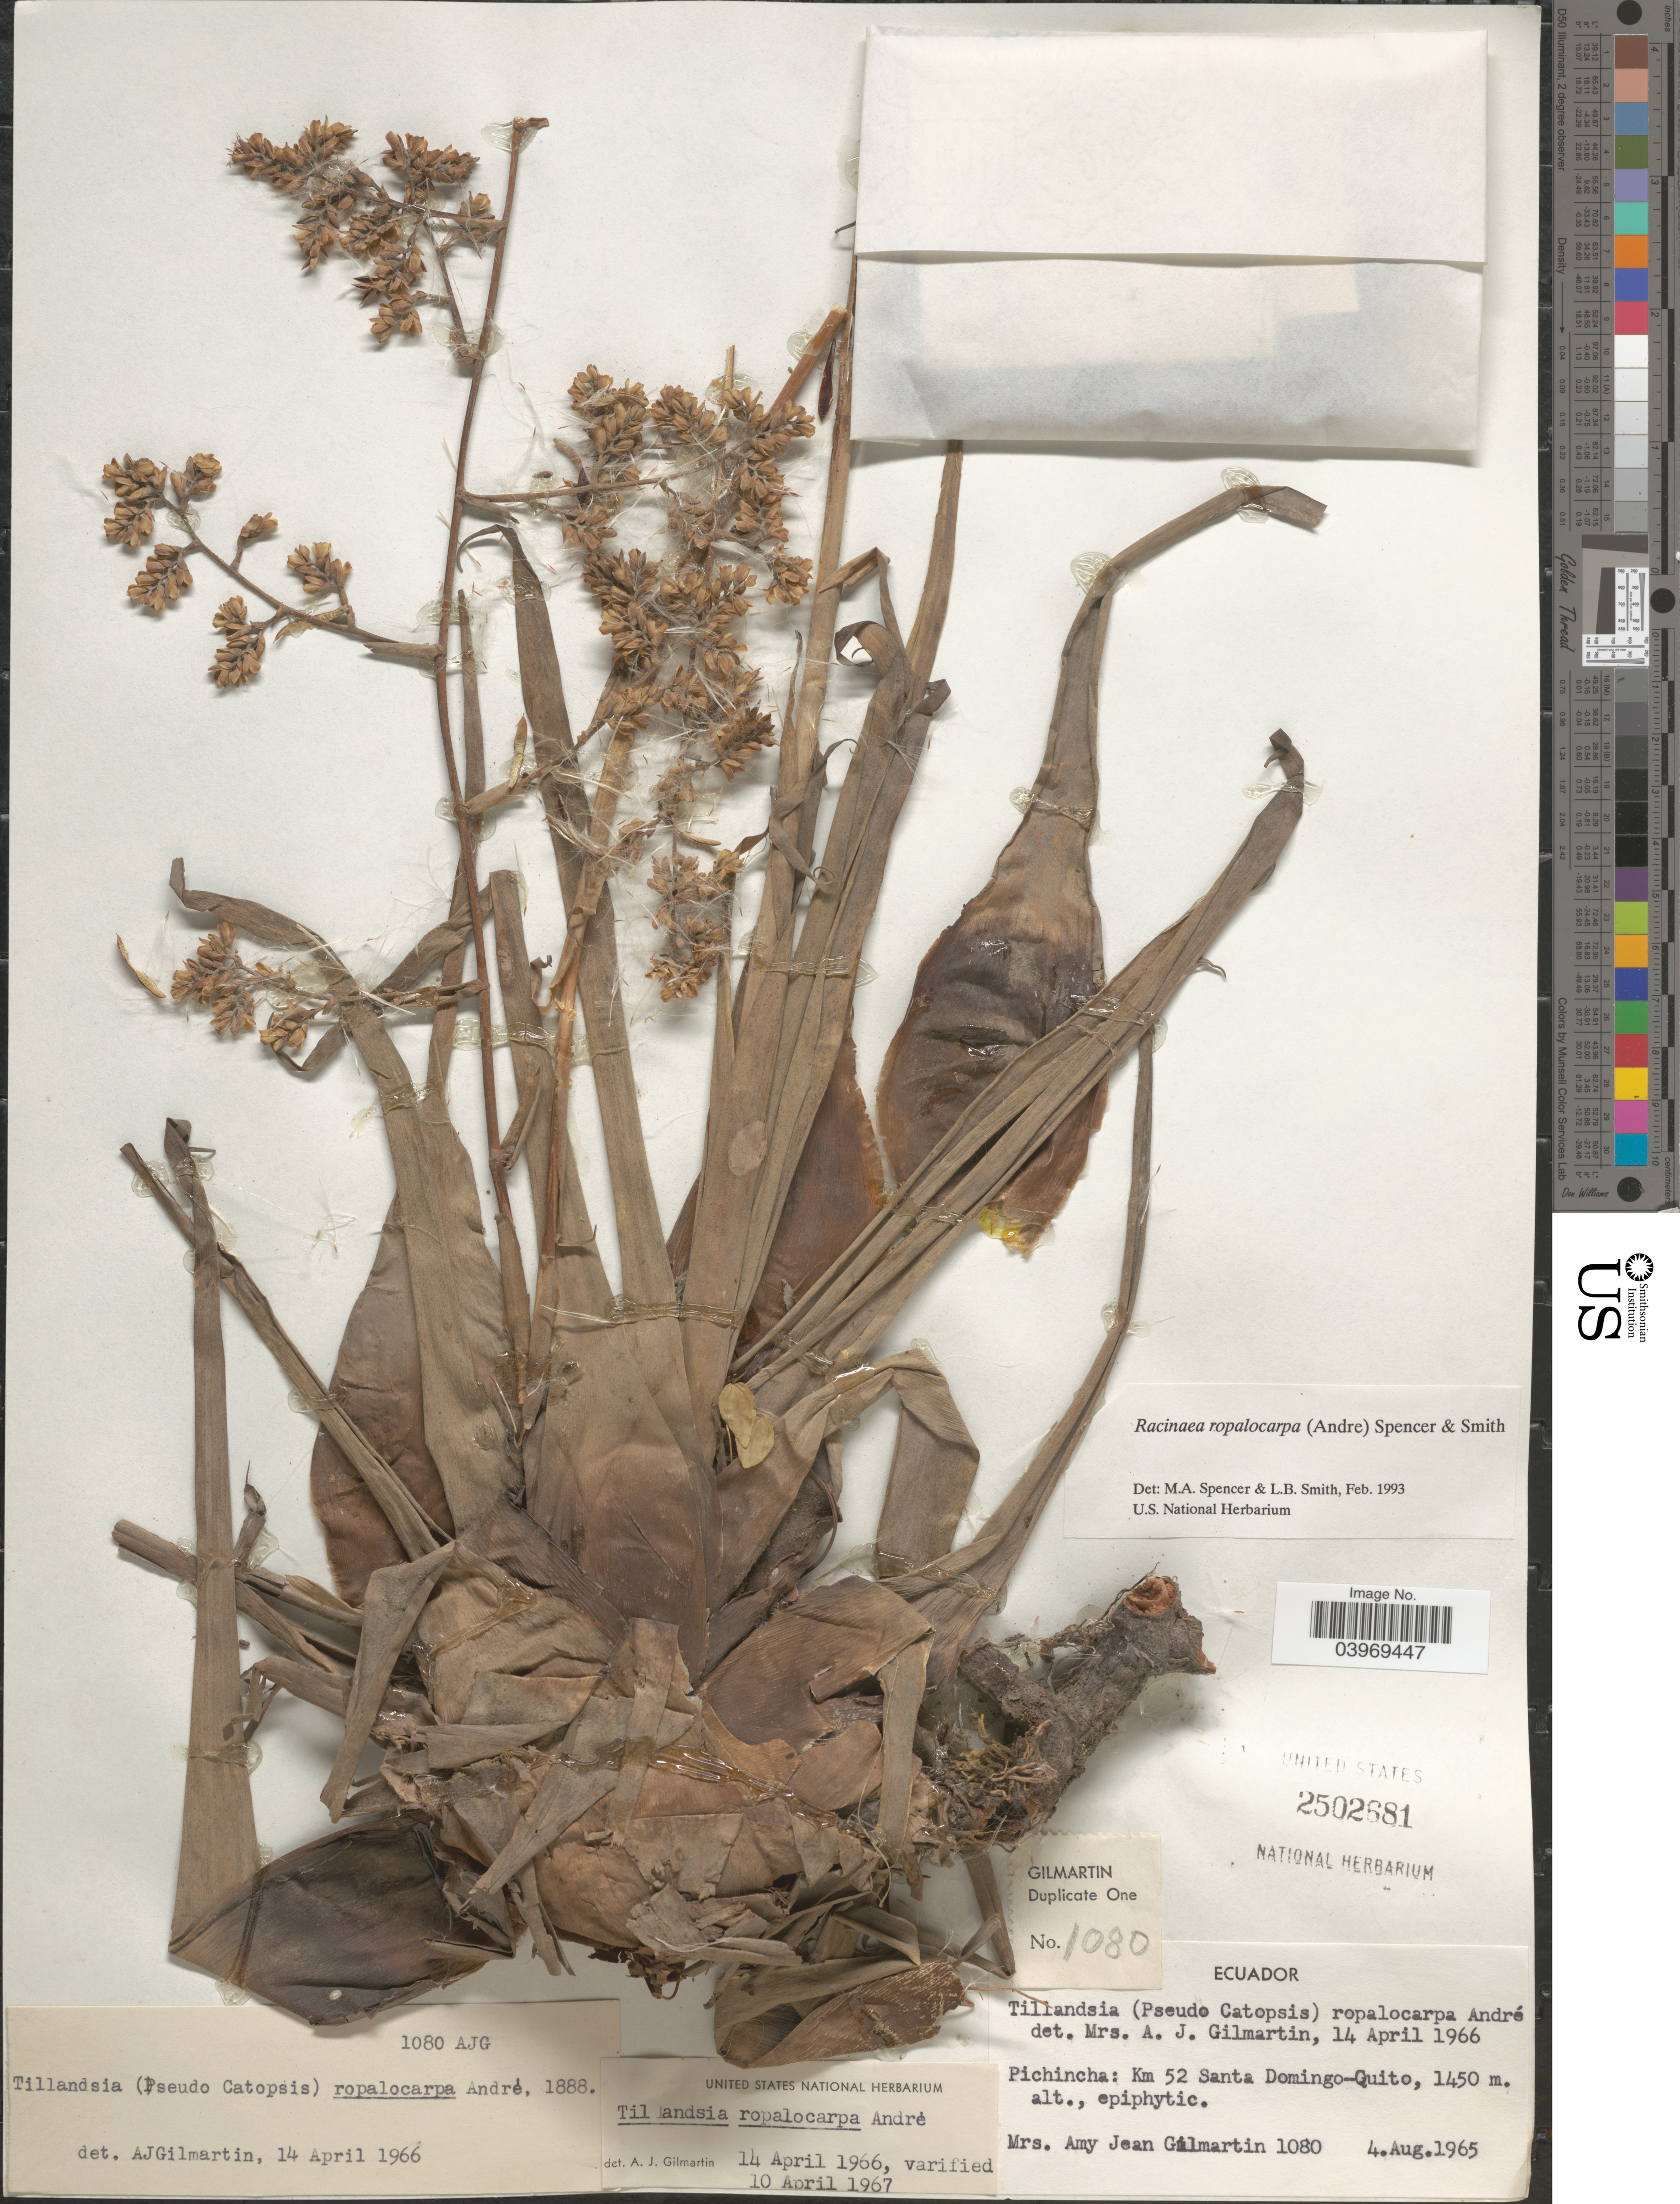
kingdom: Plantae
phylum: Tracheophyta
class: Liliopsida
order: Poales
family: Bromeliaceae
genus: Racinaea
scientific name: Racinaea ropalocarpa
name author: (André) M.A. Spencer & L.B. Sm.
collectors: A. J. Gilmartin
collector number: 1080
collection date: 1965-08-04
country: Ecuador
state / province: Pichincha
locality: Km 52 Santa Domingo-Quito.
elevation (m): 1450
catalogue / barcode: US 2502681